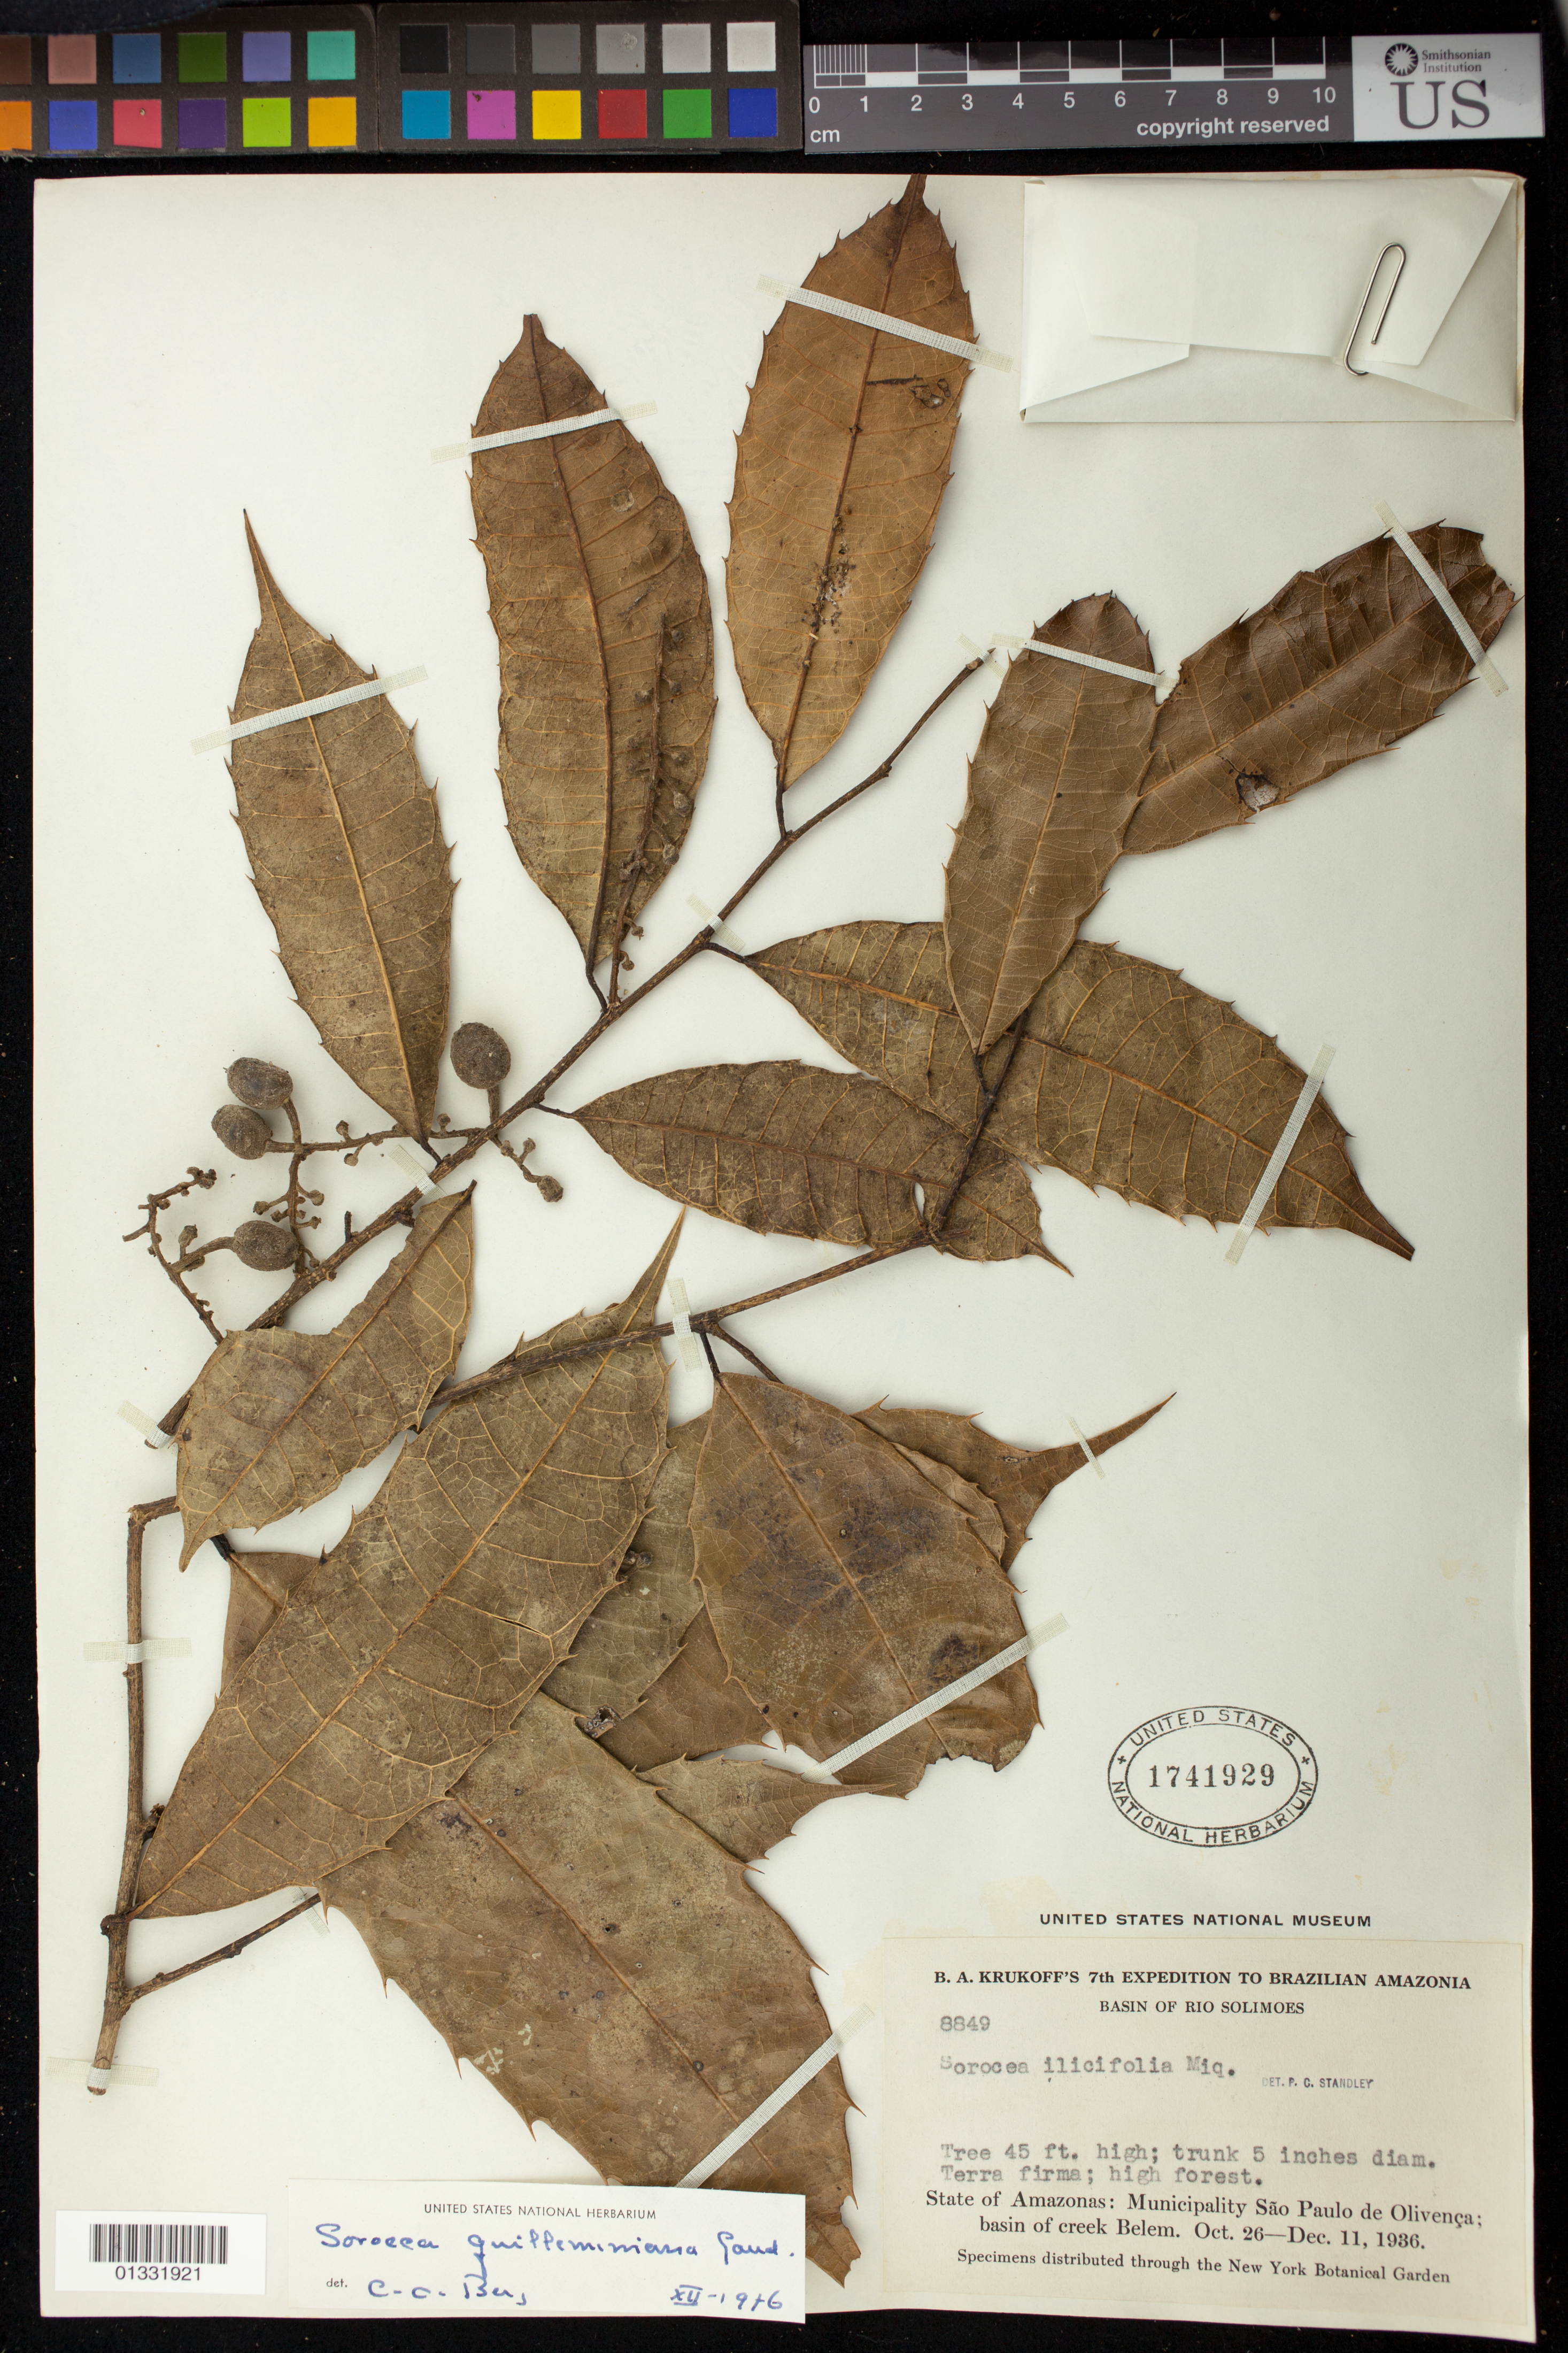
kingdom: Plantae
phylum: Tracheophyta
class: Magnoliopsida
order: Rosales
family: Moraceae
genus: Sorocea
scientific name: Sorocea guilleminiana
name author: Gaudich.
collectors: B. A. Krukoff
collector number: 8849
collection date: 1936-10-26/1936-12-11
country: Brazil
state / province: Amazonas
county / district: São Paulo de Olivença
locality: Basin of creek Belem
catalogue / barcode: US 1741929